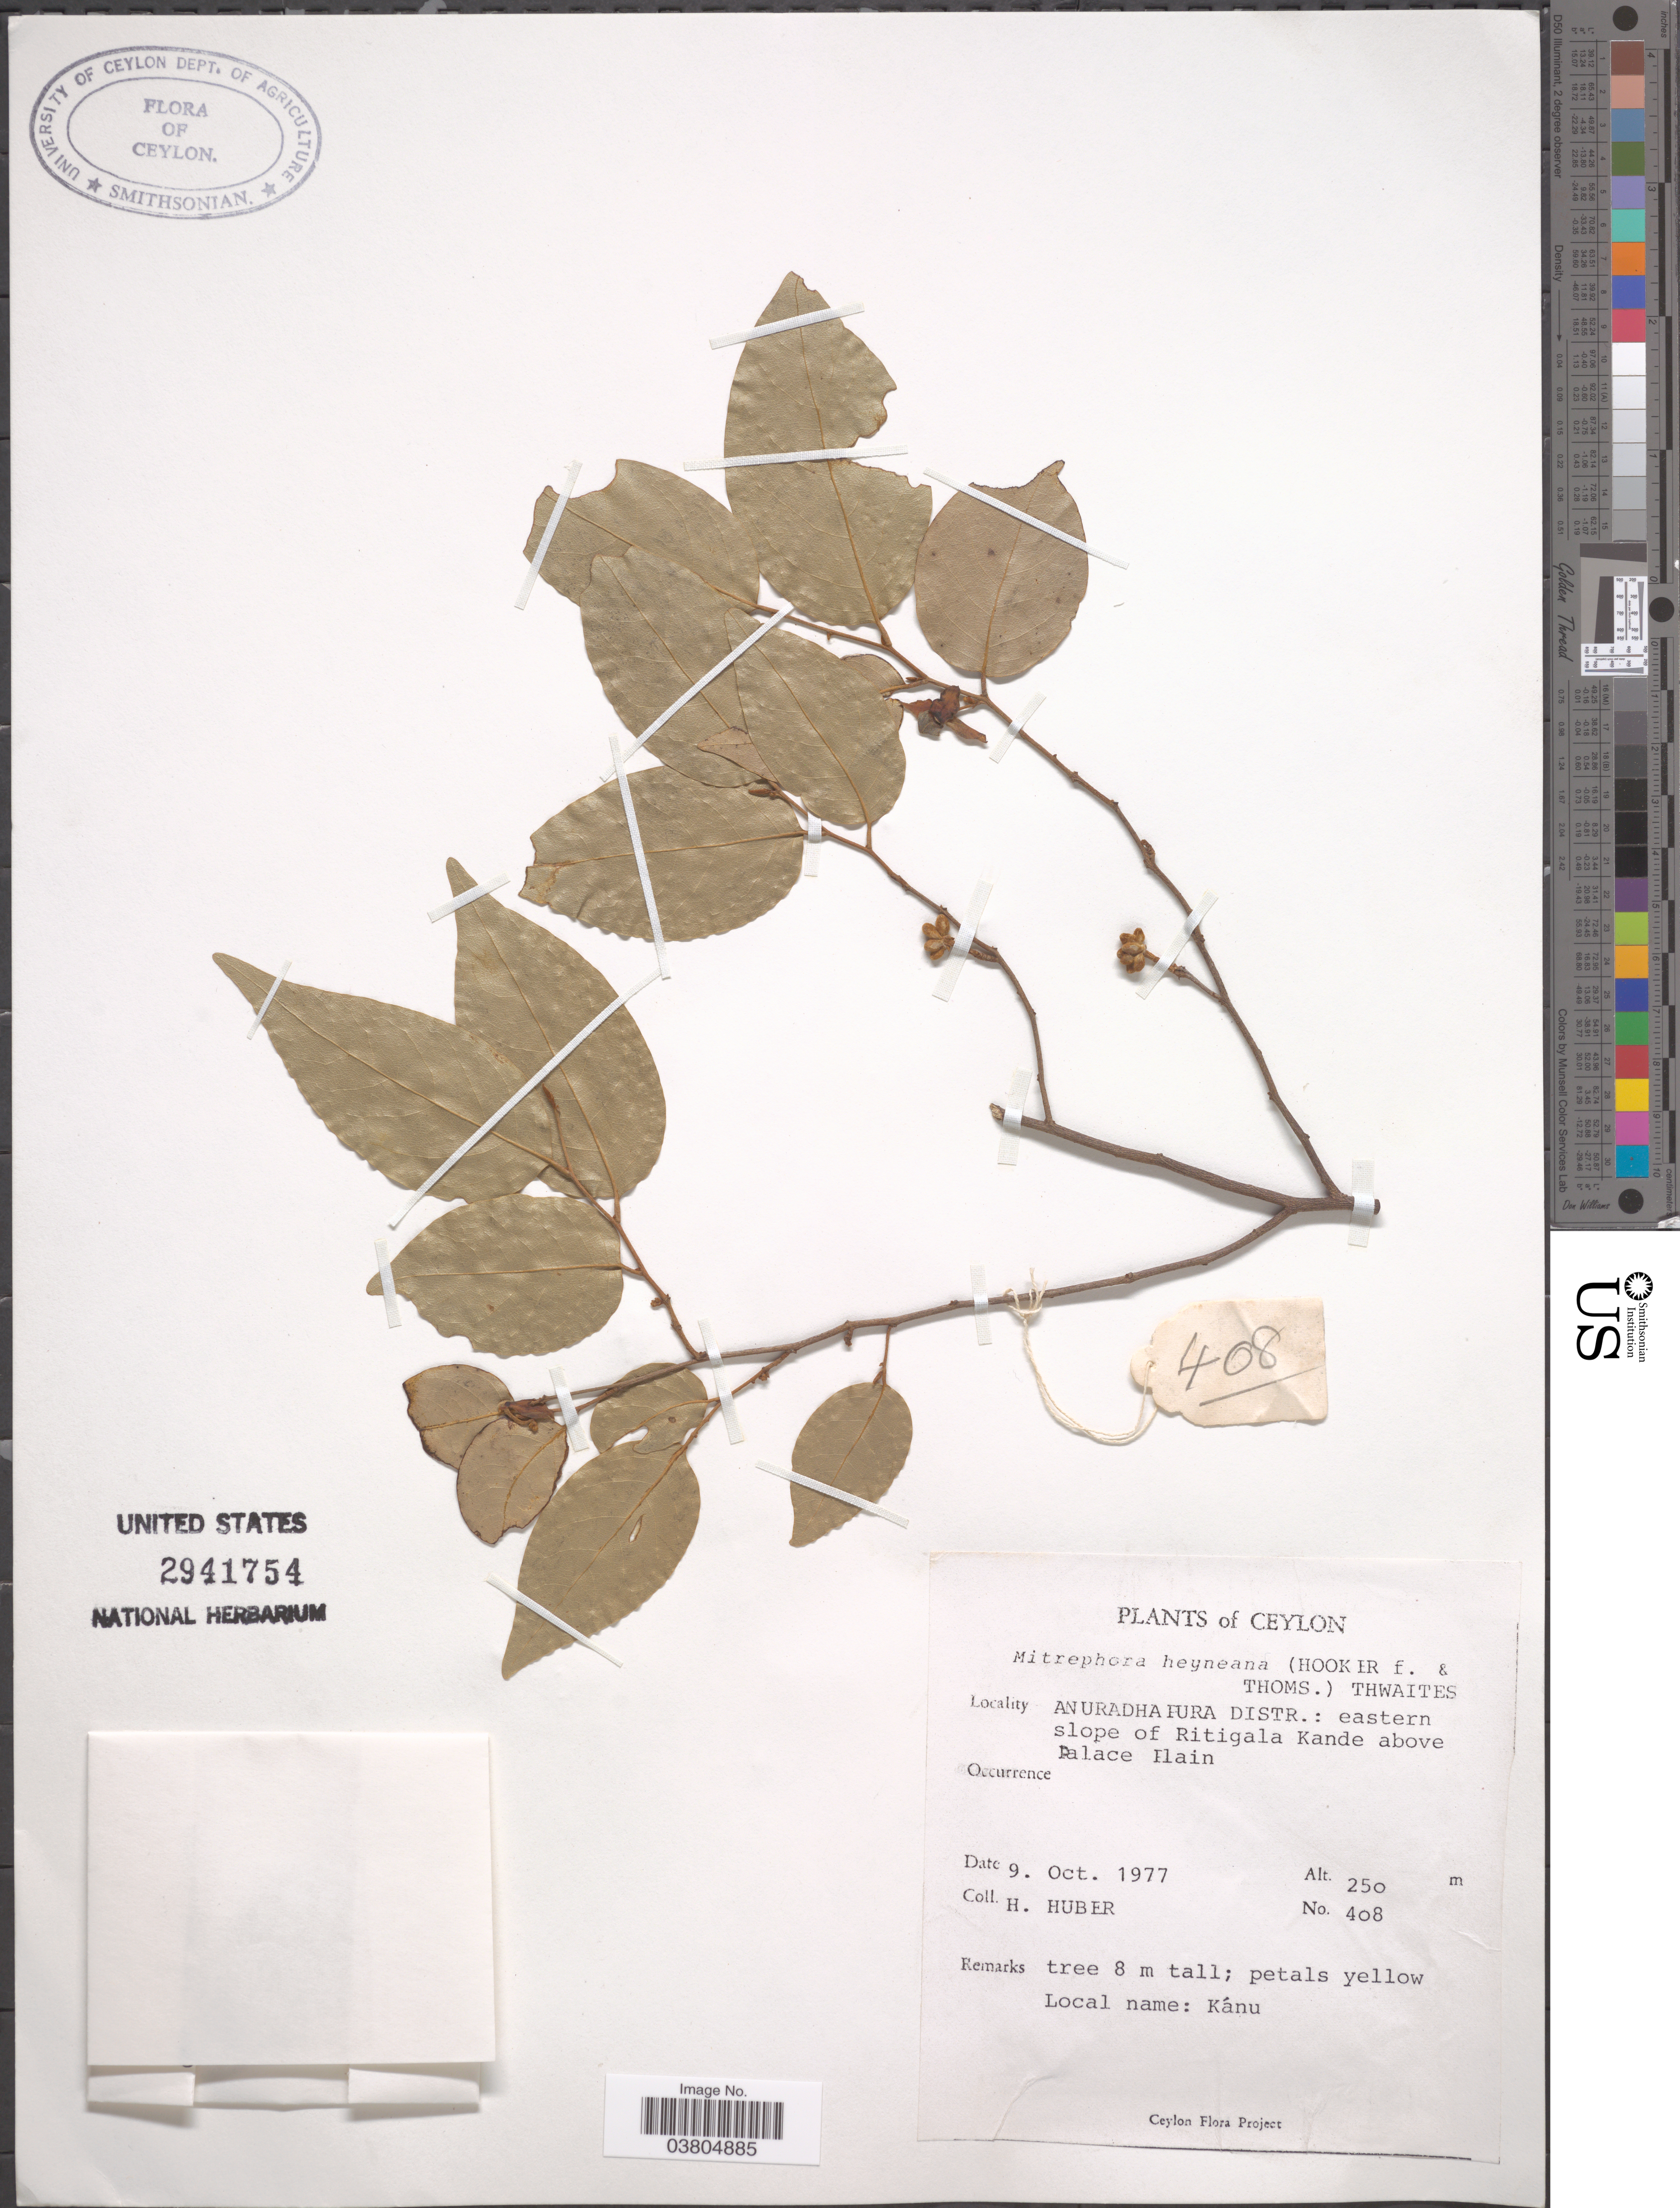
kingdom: Plantae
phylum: Tracheophyta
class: Magnoliopsida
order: Magnoliales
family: Annonaceae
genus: Mitrephora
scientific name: Mitrephora heyneana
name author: (Hook. f. & Thoms.) Thwaites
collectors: H. Huber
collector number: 408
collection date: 1977-10-09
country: Sri Lanka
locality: Ceylon. Anuradhapura Distr.: eastern slope of Ritigala Kande above Palace Plain.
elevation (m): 250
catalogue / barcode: US 2941754